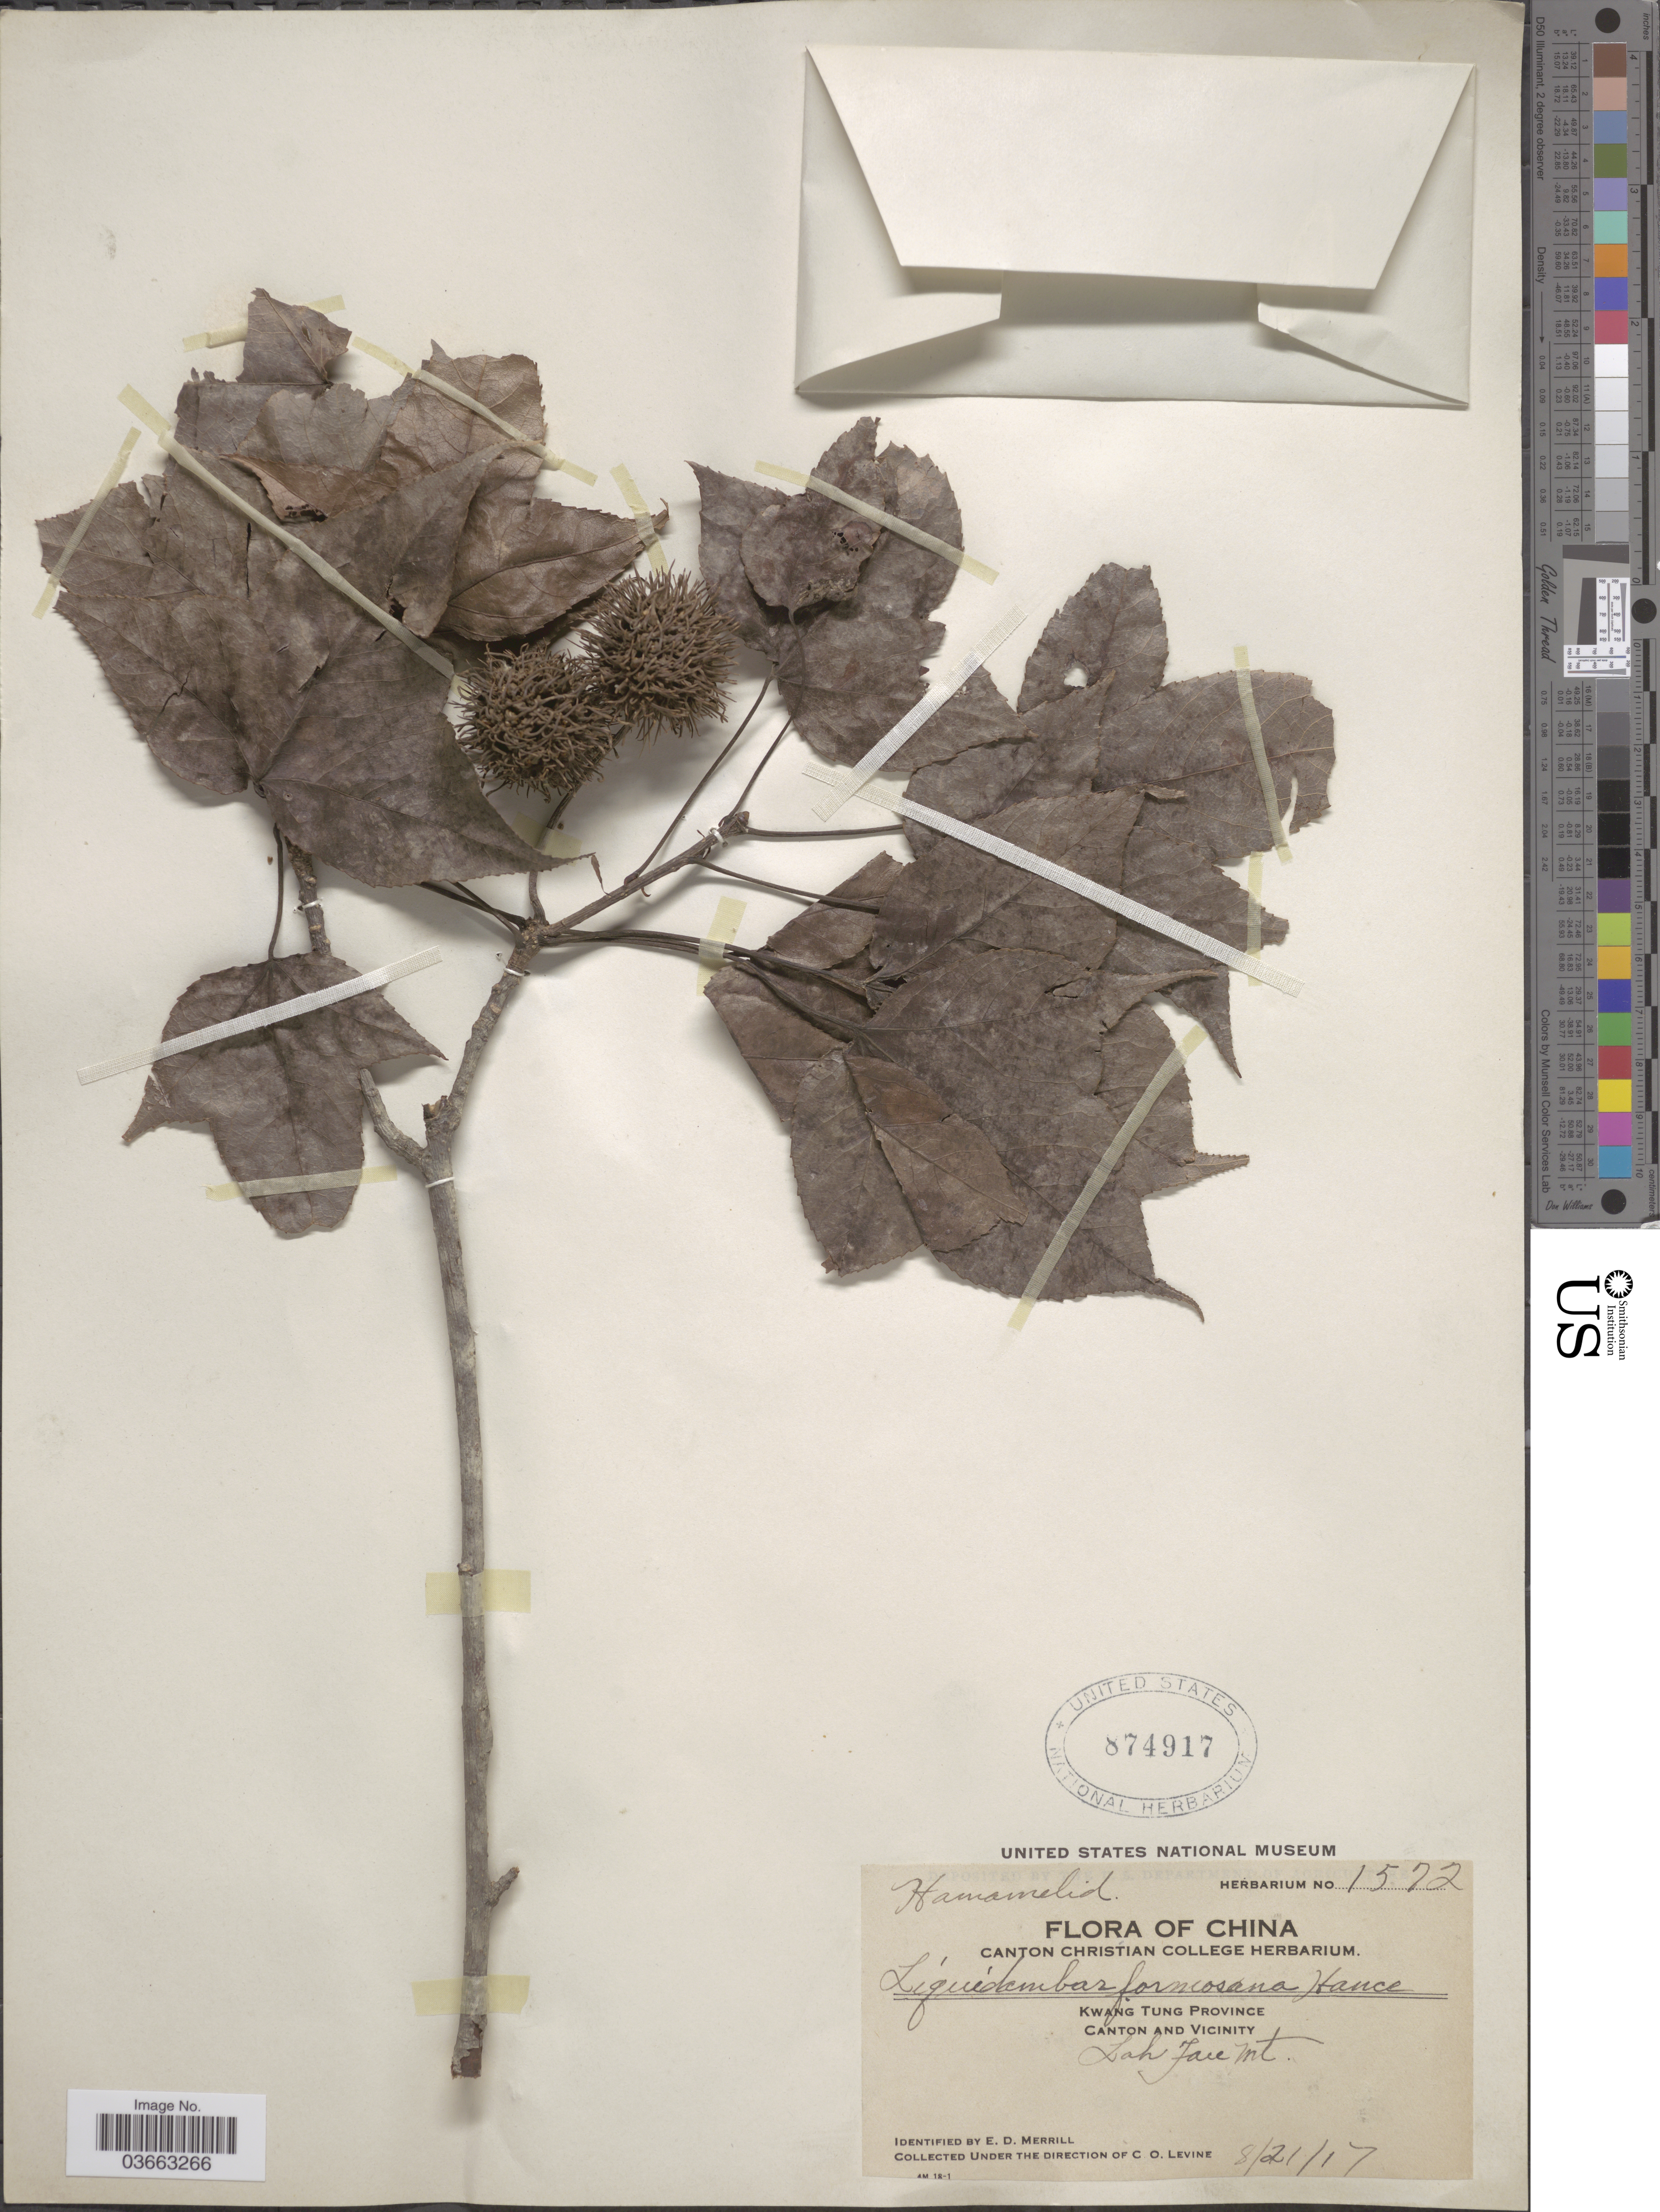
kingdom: Plantae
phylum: Tracheophyta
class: Magnoliopsida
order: Saxifragales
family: Altingiaceae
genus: Liquidambar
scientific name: Liquidambar formosana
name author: Hance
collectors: C. O. Levine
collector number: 1572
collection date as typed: Transcribed d/m/y: 21/8/17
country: China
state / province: Guangdong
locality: Kwang Tung Province. Canton and Vicinity. Lah Face* Mt.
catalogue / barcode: US 874917